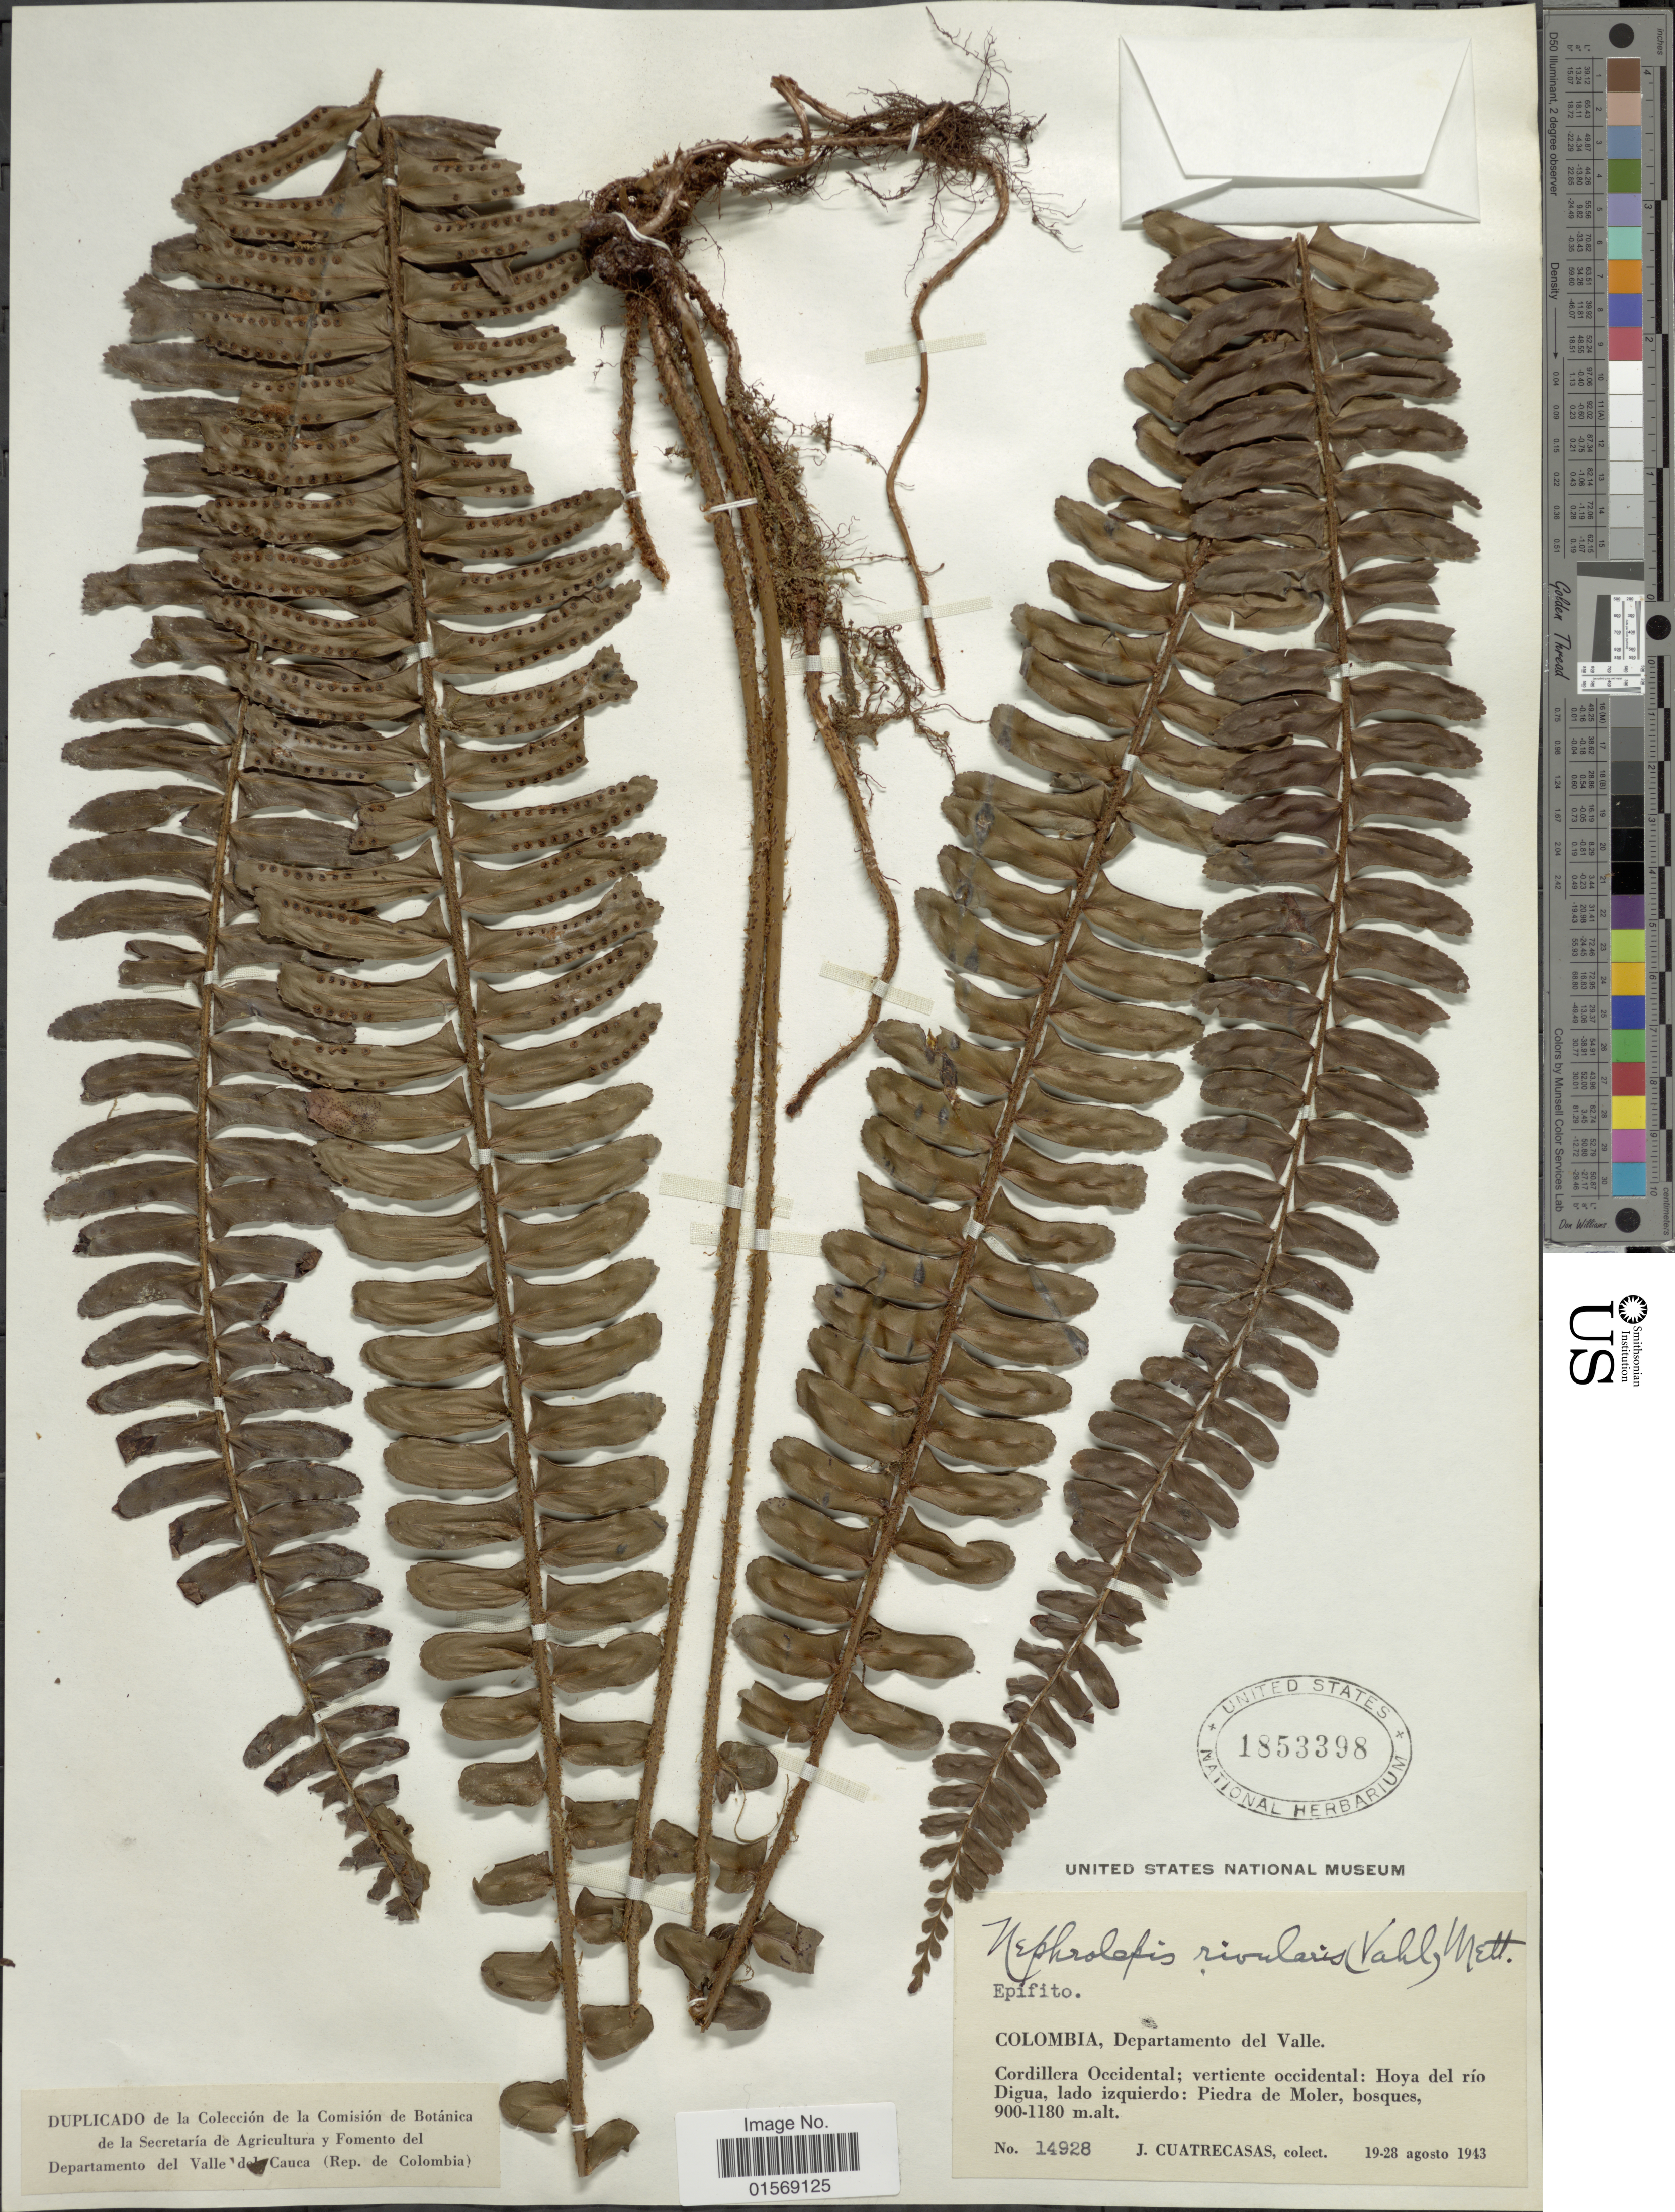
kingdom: Plantae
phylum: Tracheophyta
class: Polypodiopsida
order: Polypodiales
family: Nephrolepidaceae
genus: Nephrolepis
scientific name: Nephrolepis rivularis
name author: (Vahl) Mett. ex Krug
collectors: J. Cuatrecasas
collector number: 14928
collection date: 1943-08-19/1943-08-28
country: Colombia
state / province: Valle del Cauca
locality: Departamento del Valle. Cordillera Occidental; vertiente occidental: Hoya del río Digua, lado izquierdo: Piedra de Moler, bosques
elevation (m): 900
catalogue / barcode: US 1853398